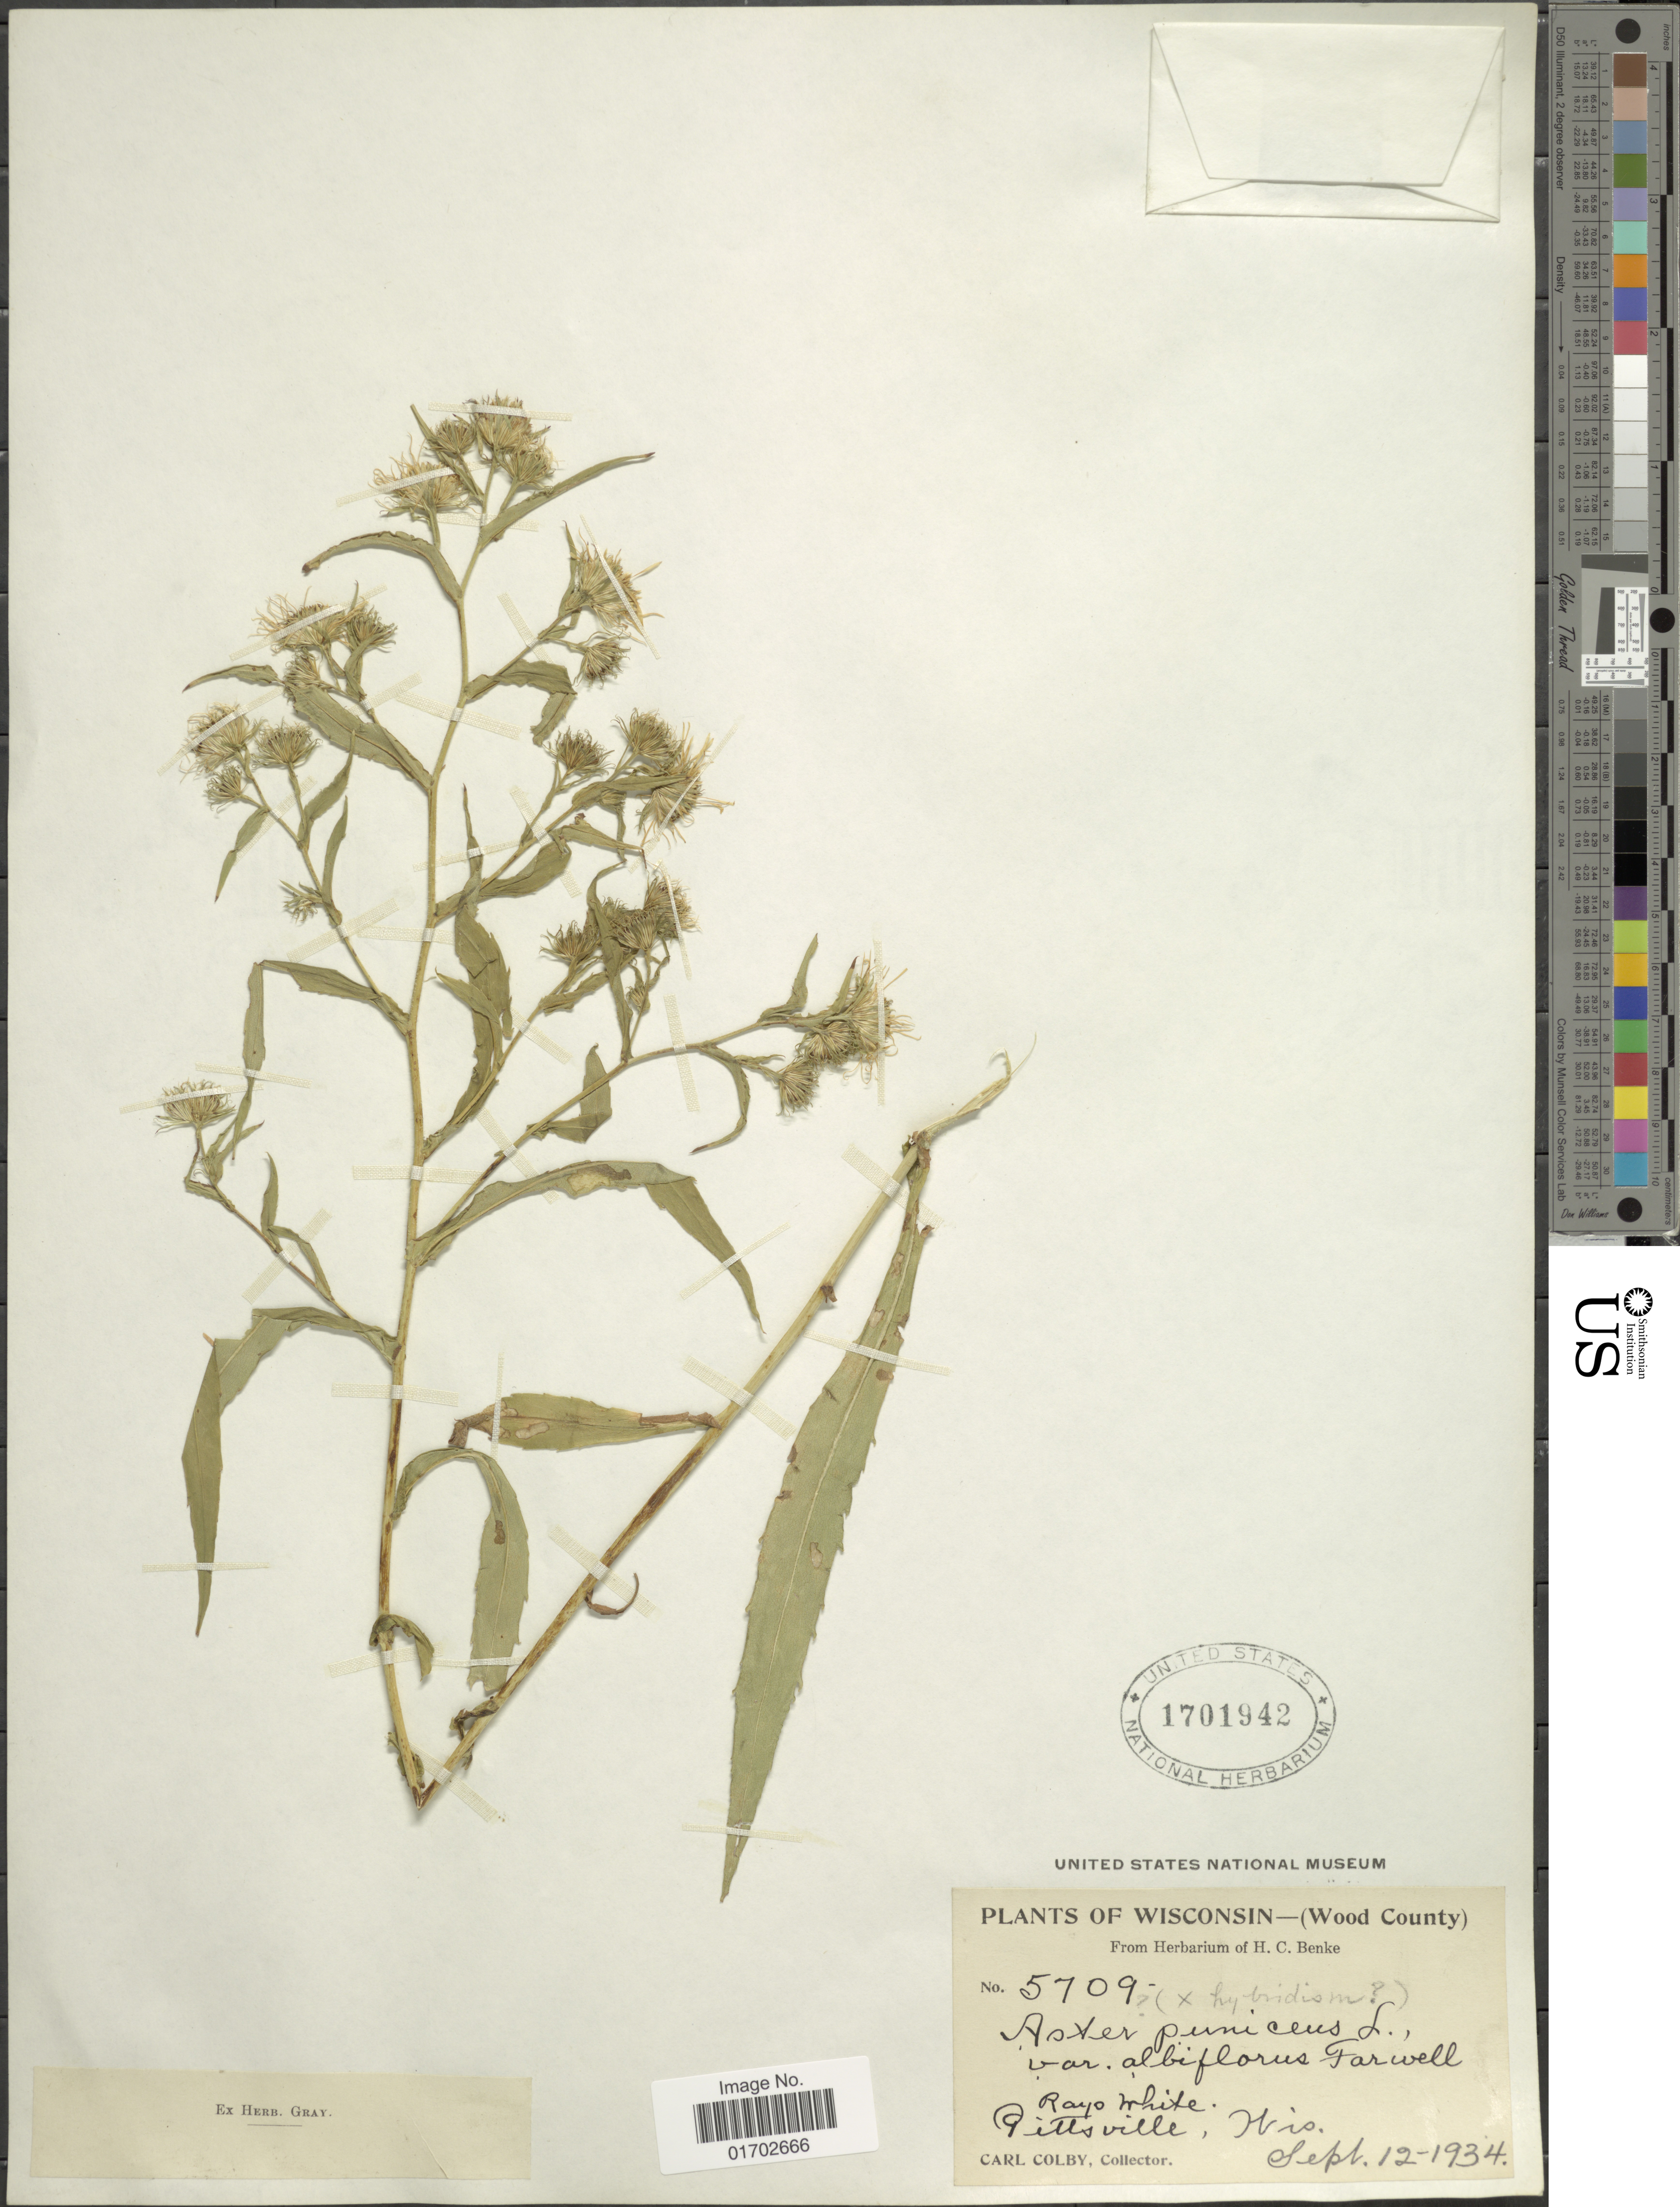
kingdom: Plantae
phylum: Tracheophyta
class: Magnoliopsida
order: Asterales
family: Asteraceae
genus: Symphyotrichum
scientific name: Symphyotrichum puniceum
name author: (L.) Á. Löve & D. Löve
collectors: C. Colby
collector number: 5709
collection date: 1934-09-12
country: United States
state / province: Wisconsin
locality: (Wood County), Pittsville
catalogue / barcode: US 1701942